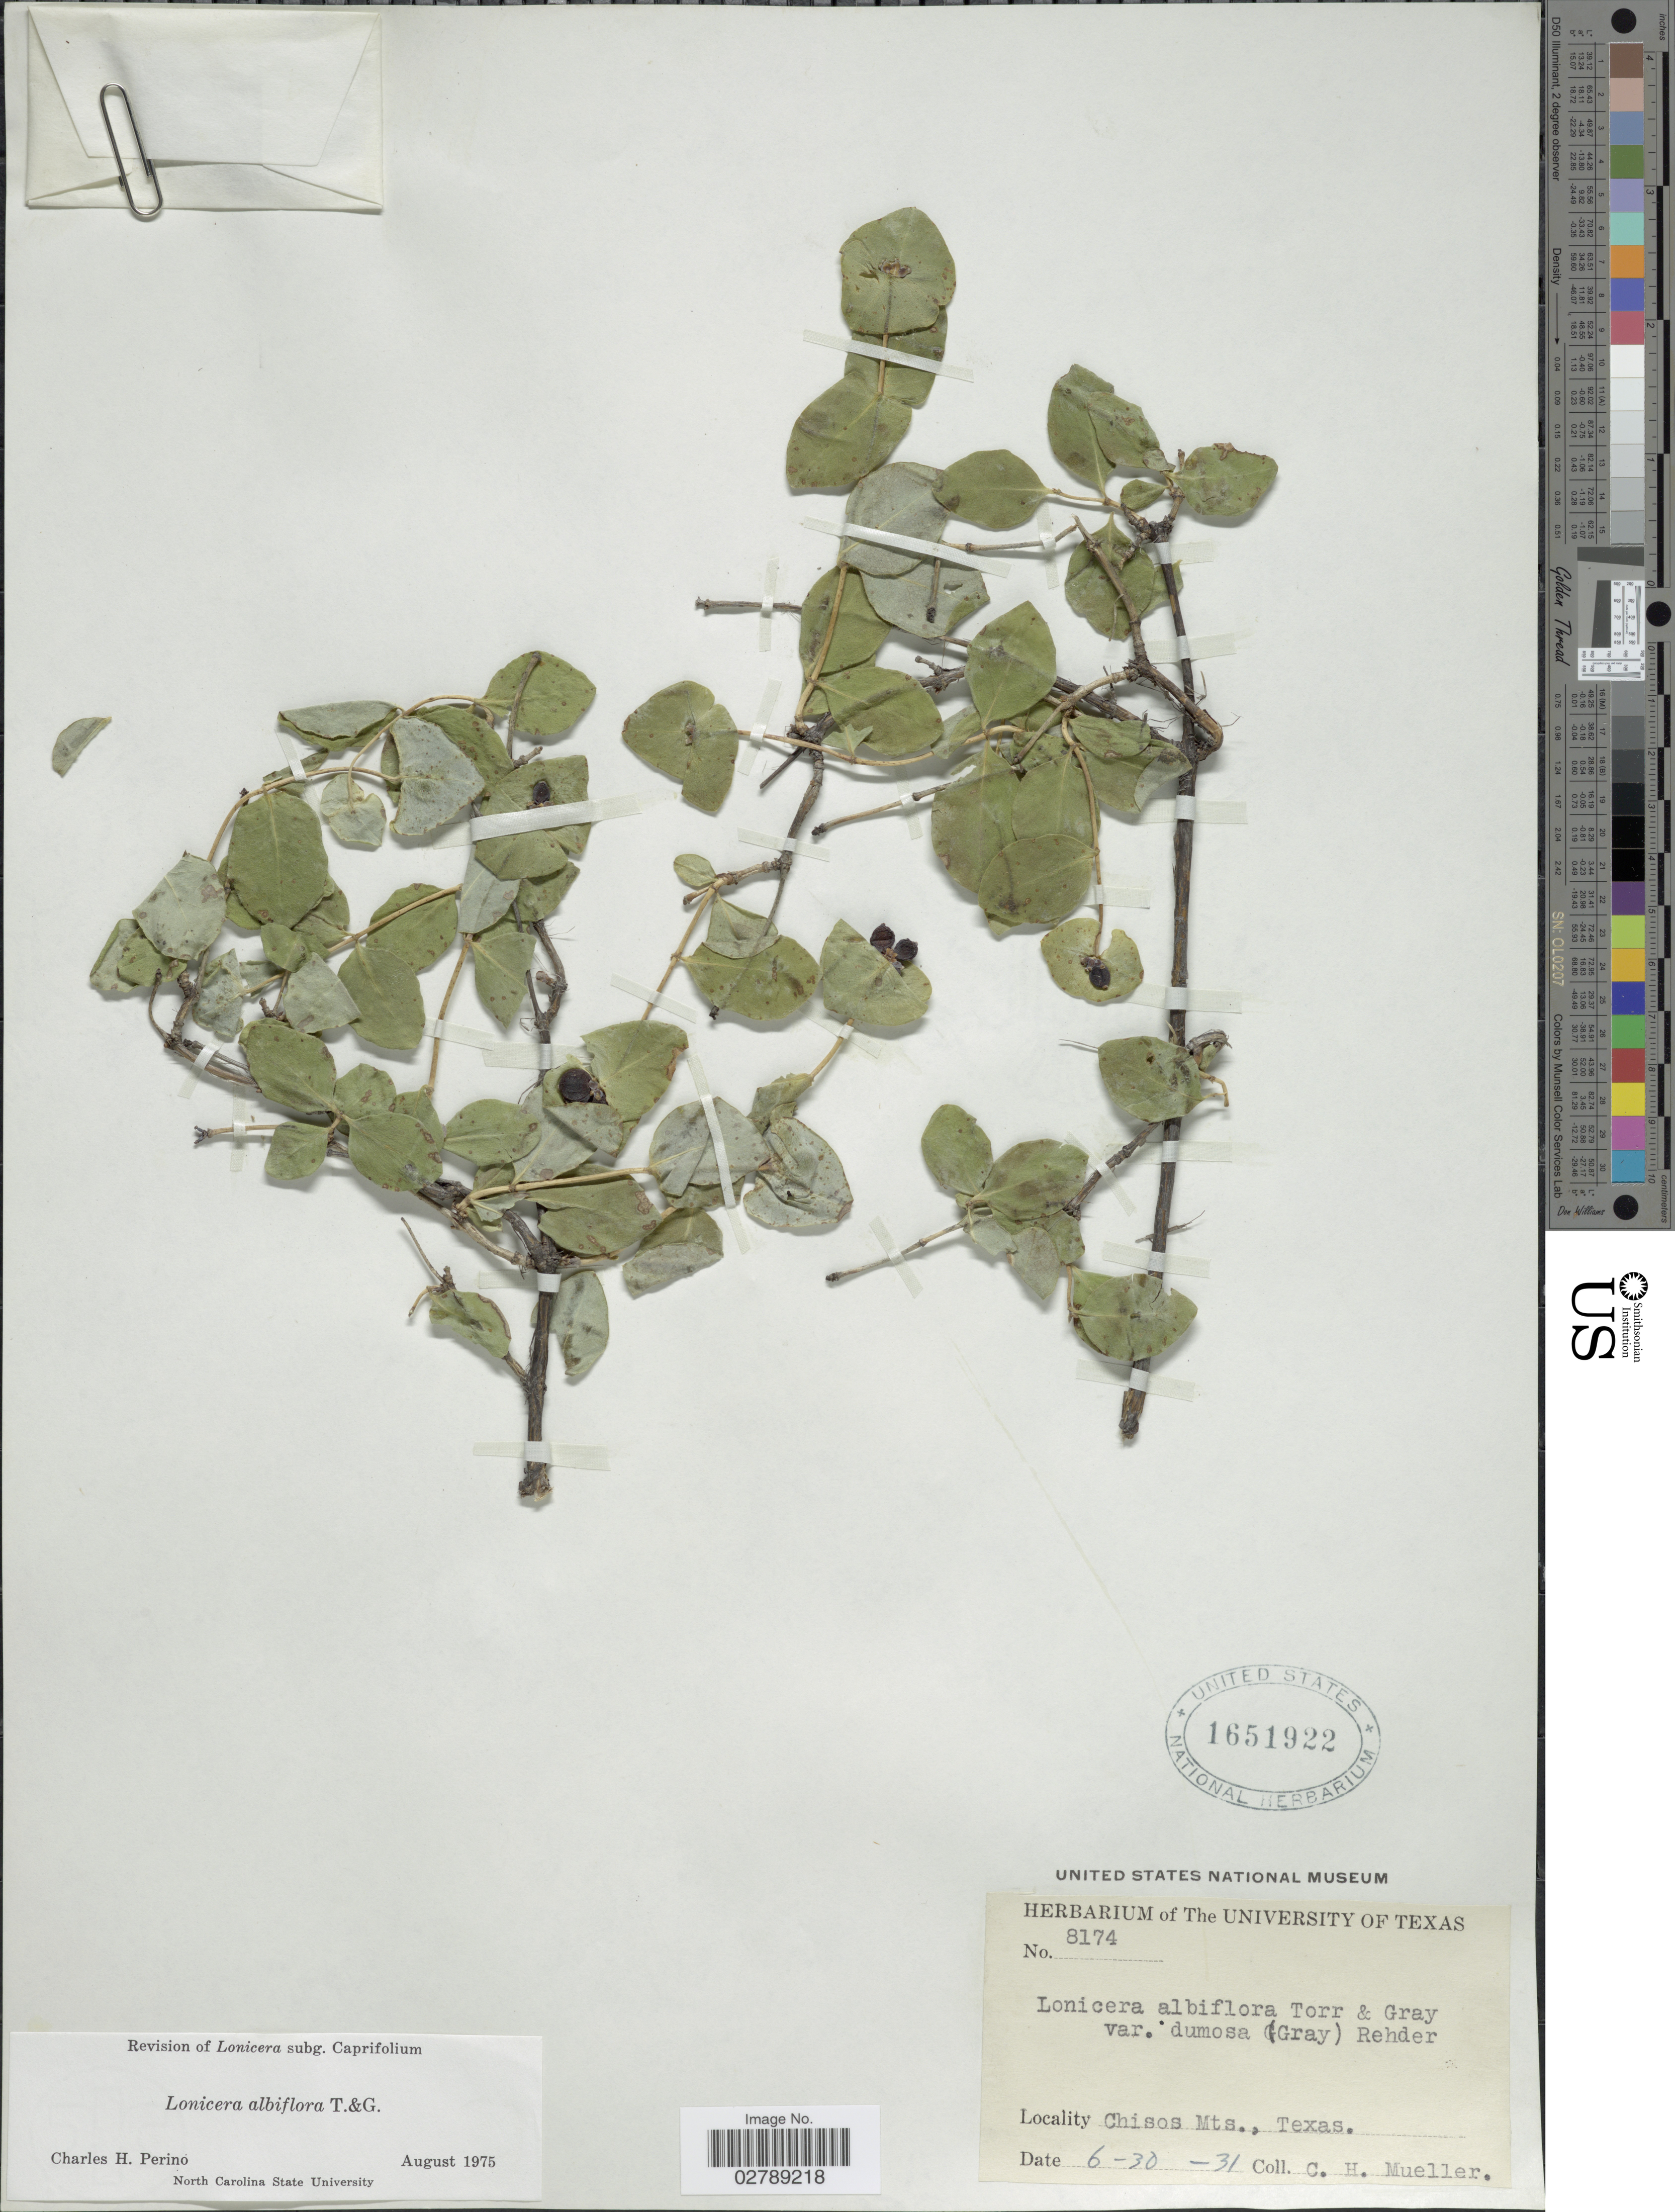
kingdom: Plantae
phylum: Tracheophyta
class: Magnoliopsida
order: Dipsacales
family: Caprifoliaceae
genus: Lonicera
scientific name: Lonicera dumosa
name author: A. Gray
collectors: C. H. Mueller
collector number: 8174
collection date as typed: Transcribed d/m/y: 30/6/31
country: United States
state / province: Texas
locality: Chisos Mts.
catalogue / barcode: US 1651922